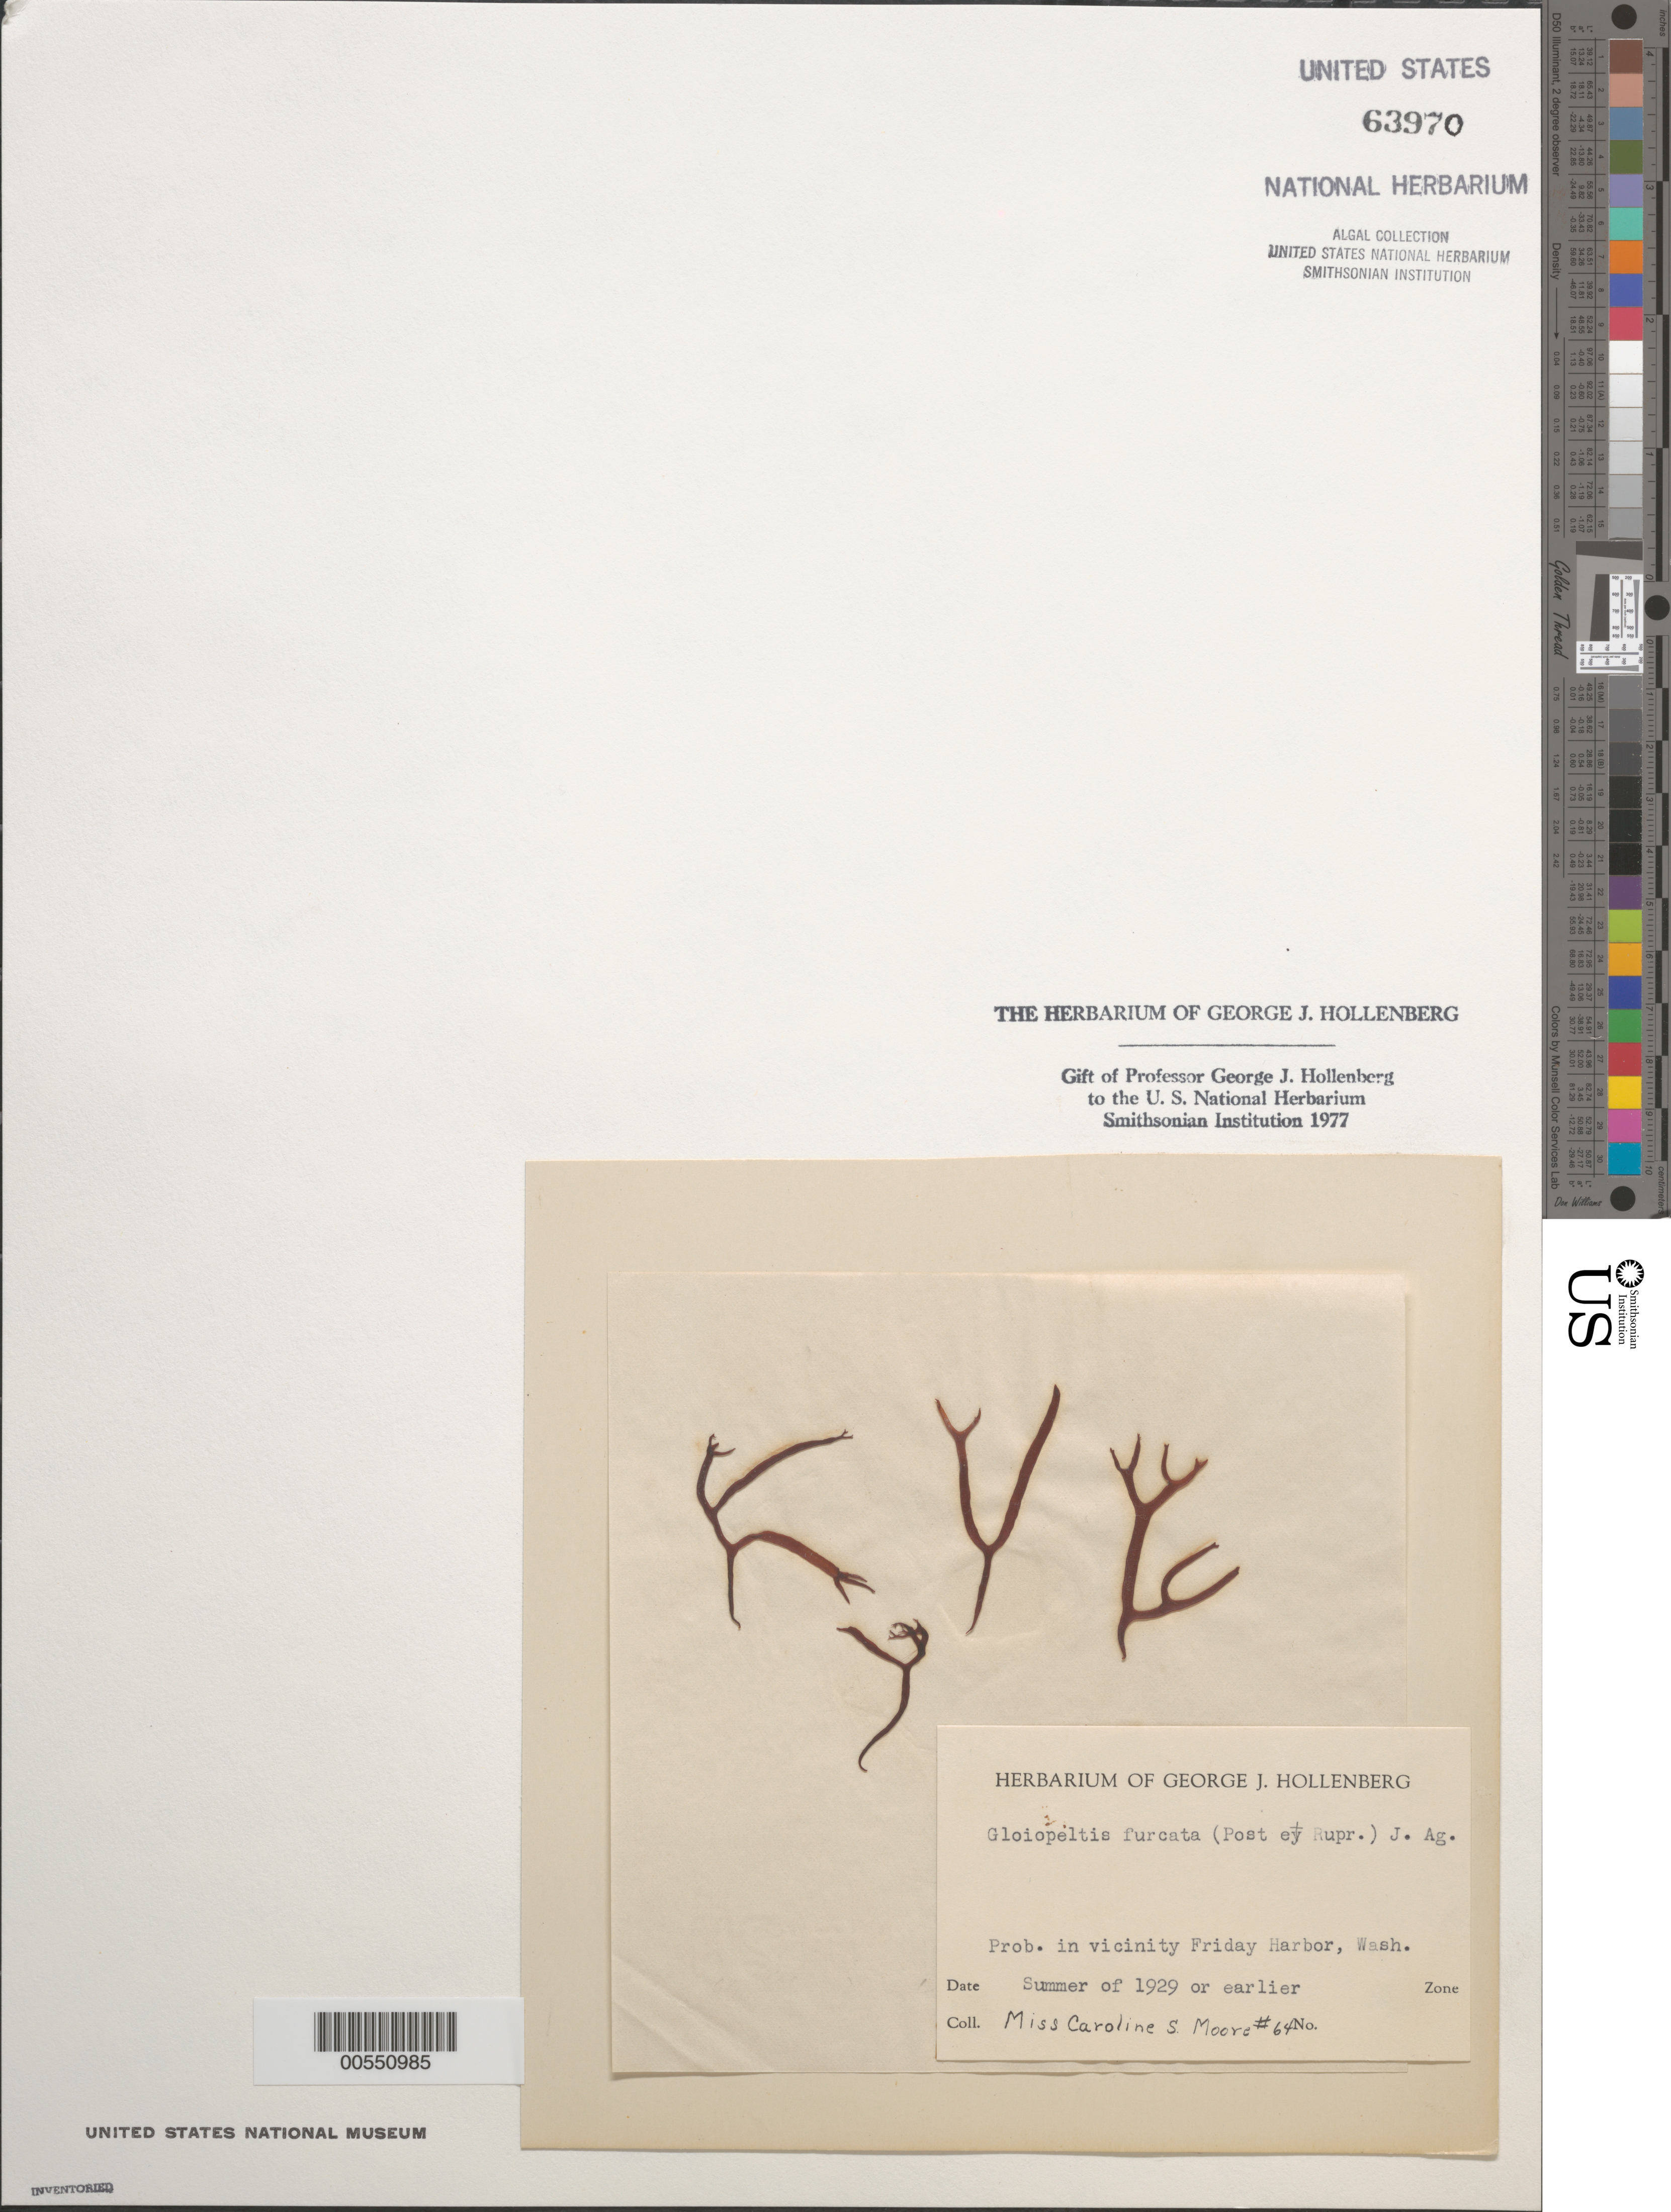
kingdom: Plantae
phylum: Rhodophyta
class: Florideophyceae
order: Gigartinales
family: Endocladiaceae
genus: Gloiopeltis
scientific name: Gloiopeltis furcata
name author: (Postels & Rupr.) J. Agardh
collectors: C. Moore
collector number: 64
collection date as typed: Sum 1929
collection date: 1929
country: United States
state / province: Washington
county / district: San Juan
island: San Juan Island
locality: Probably Friday Harbor area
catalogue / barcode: US 63970